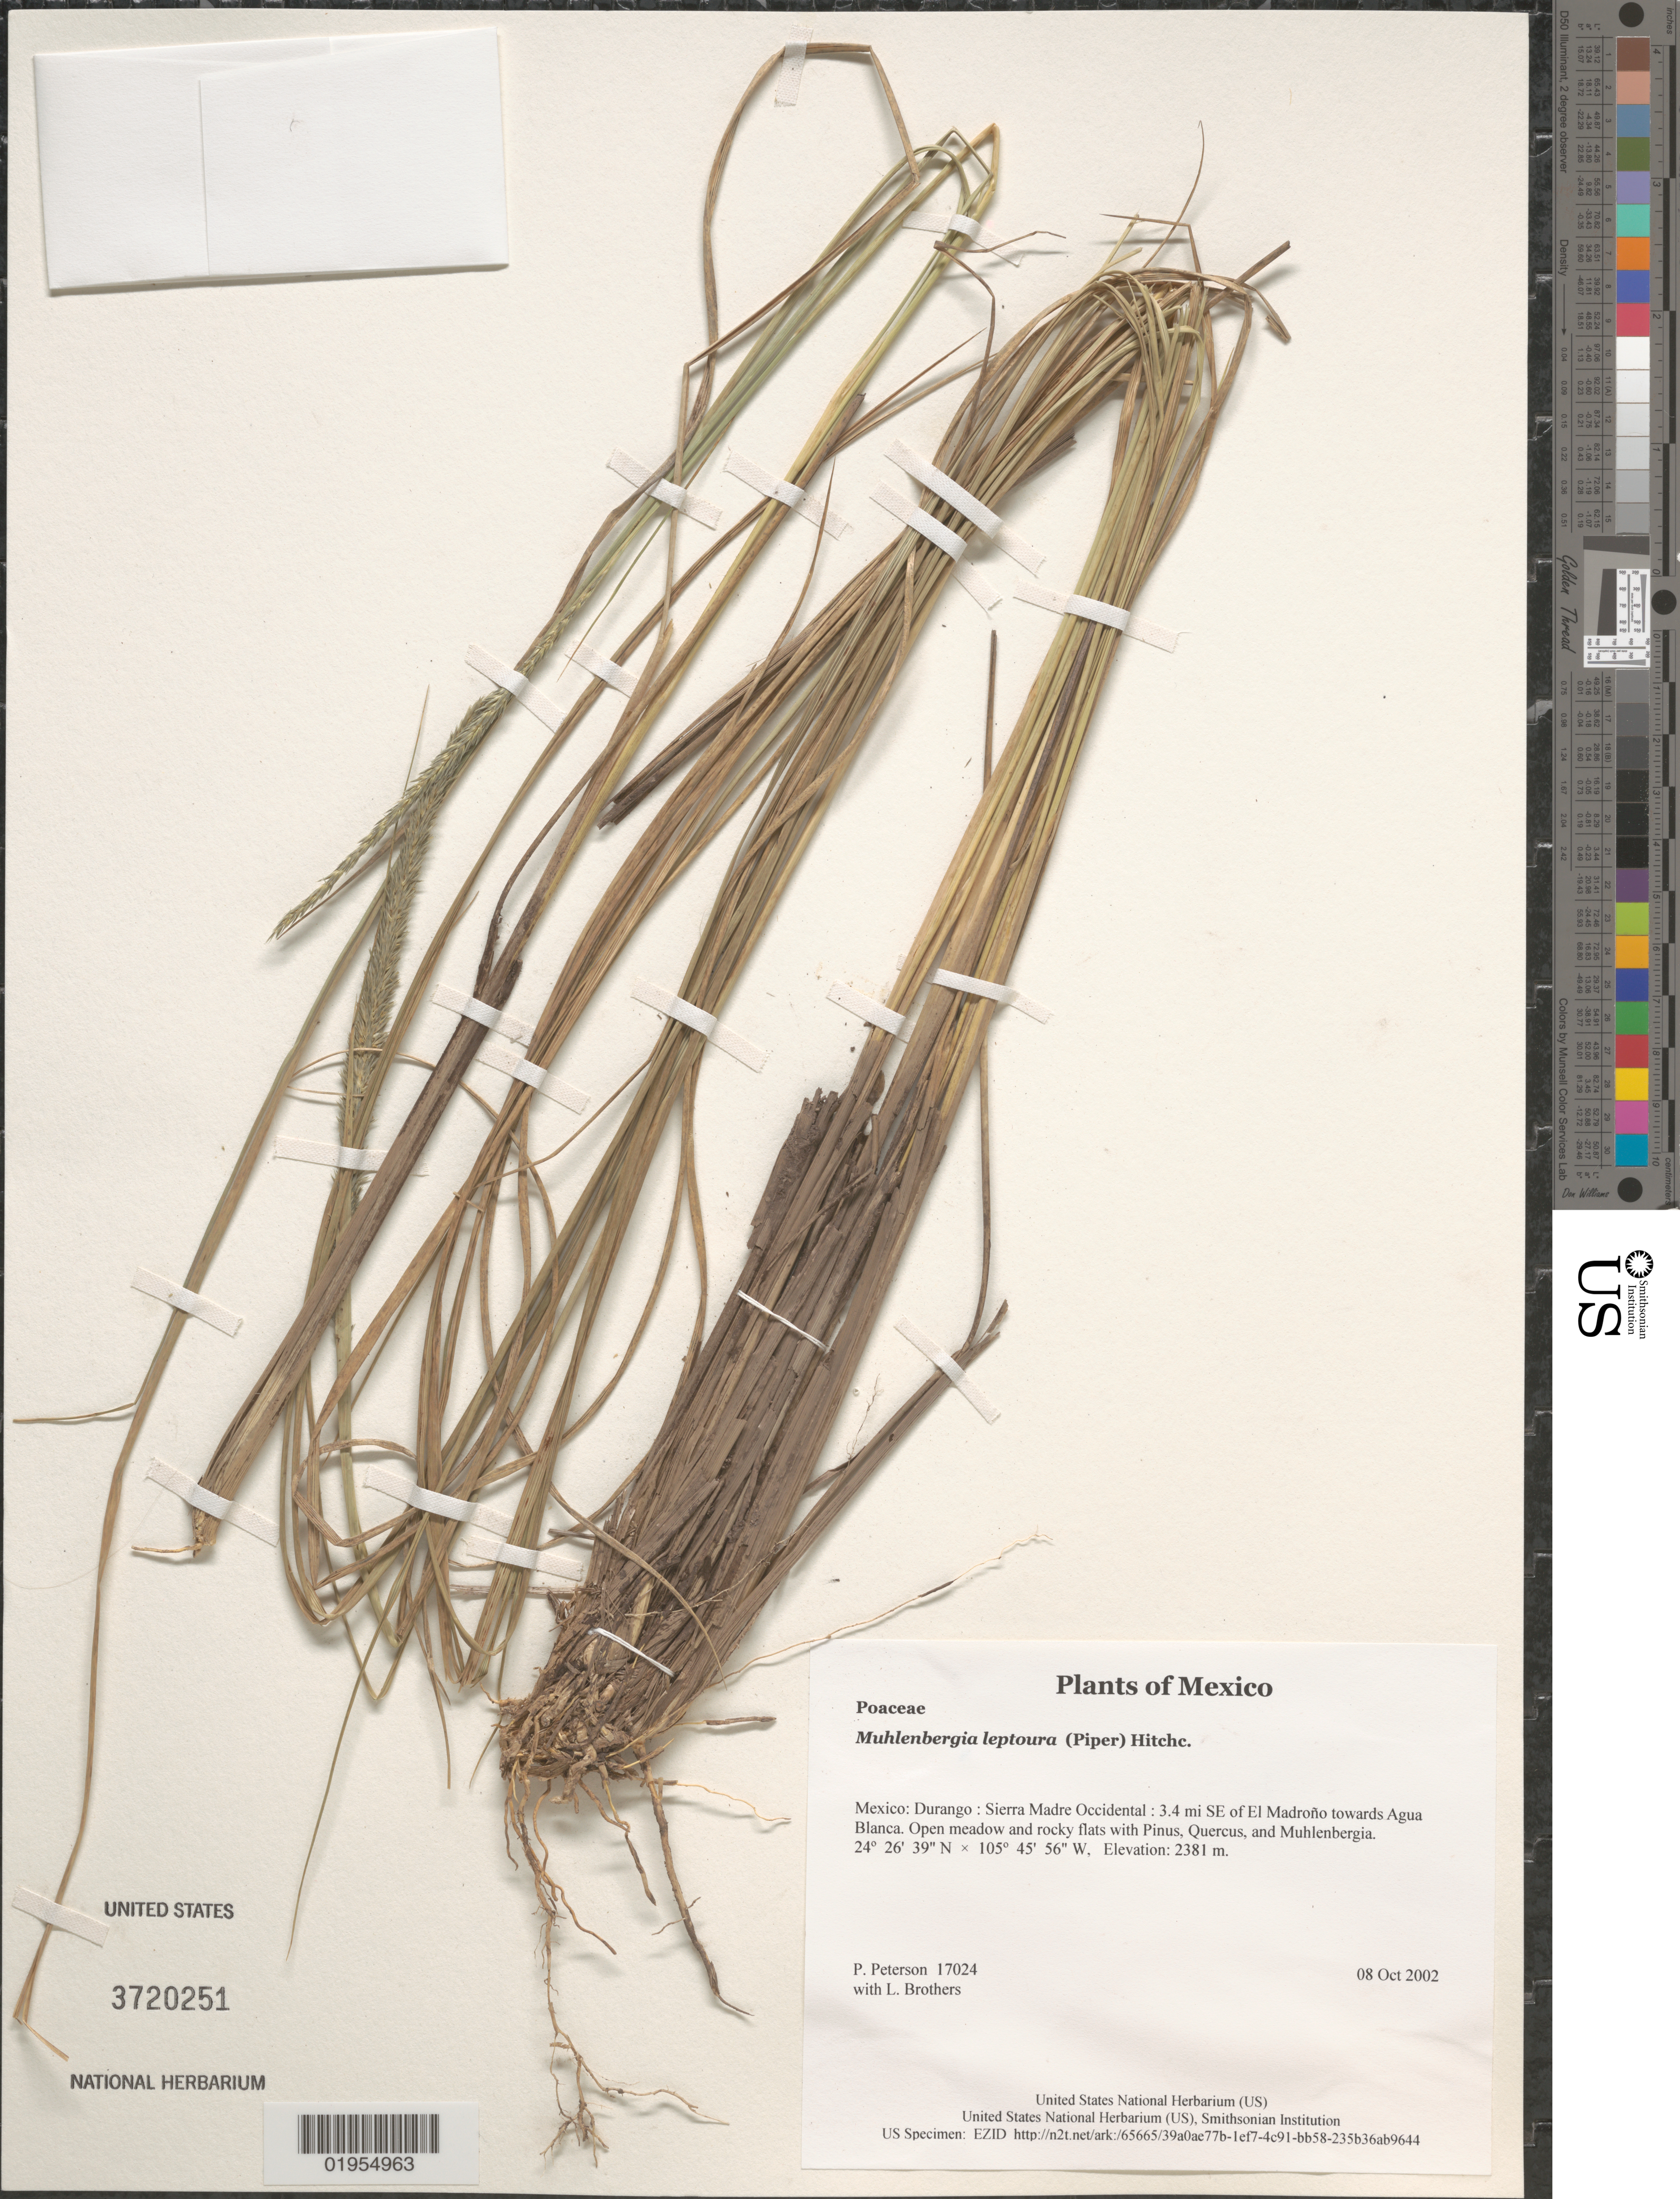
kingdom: Plantae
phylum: Tracheophyta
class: Liliopsida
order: Poales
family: Poaceae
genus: Muhlenbergia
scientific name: Muhlenbergia leptoura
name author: (Piper) Hitchc.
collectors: P. M. Peterson & L. E. Brothers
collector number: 17024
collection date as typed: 08 Oct 2002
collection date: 2002-10-08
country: Mexico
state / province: Durango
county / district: Sierra Madre Occidental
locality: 3.4 mi SE of El Madroño towards Agua Blanca. Open meadow and rocky flats with Pinus, Quercus, and Muhlenbergia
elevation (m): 2381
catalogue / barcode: US 3720251